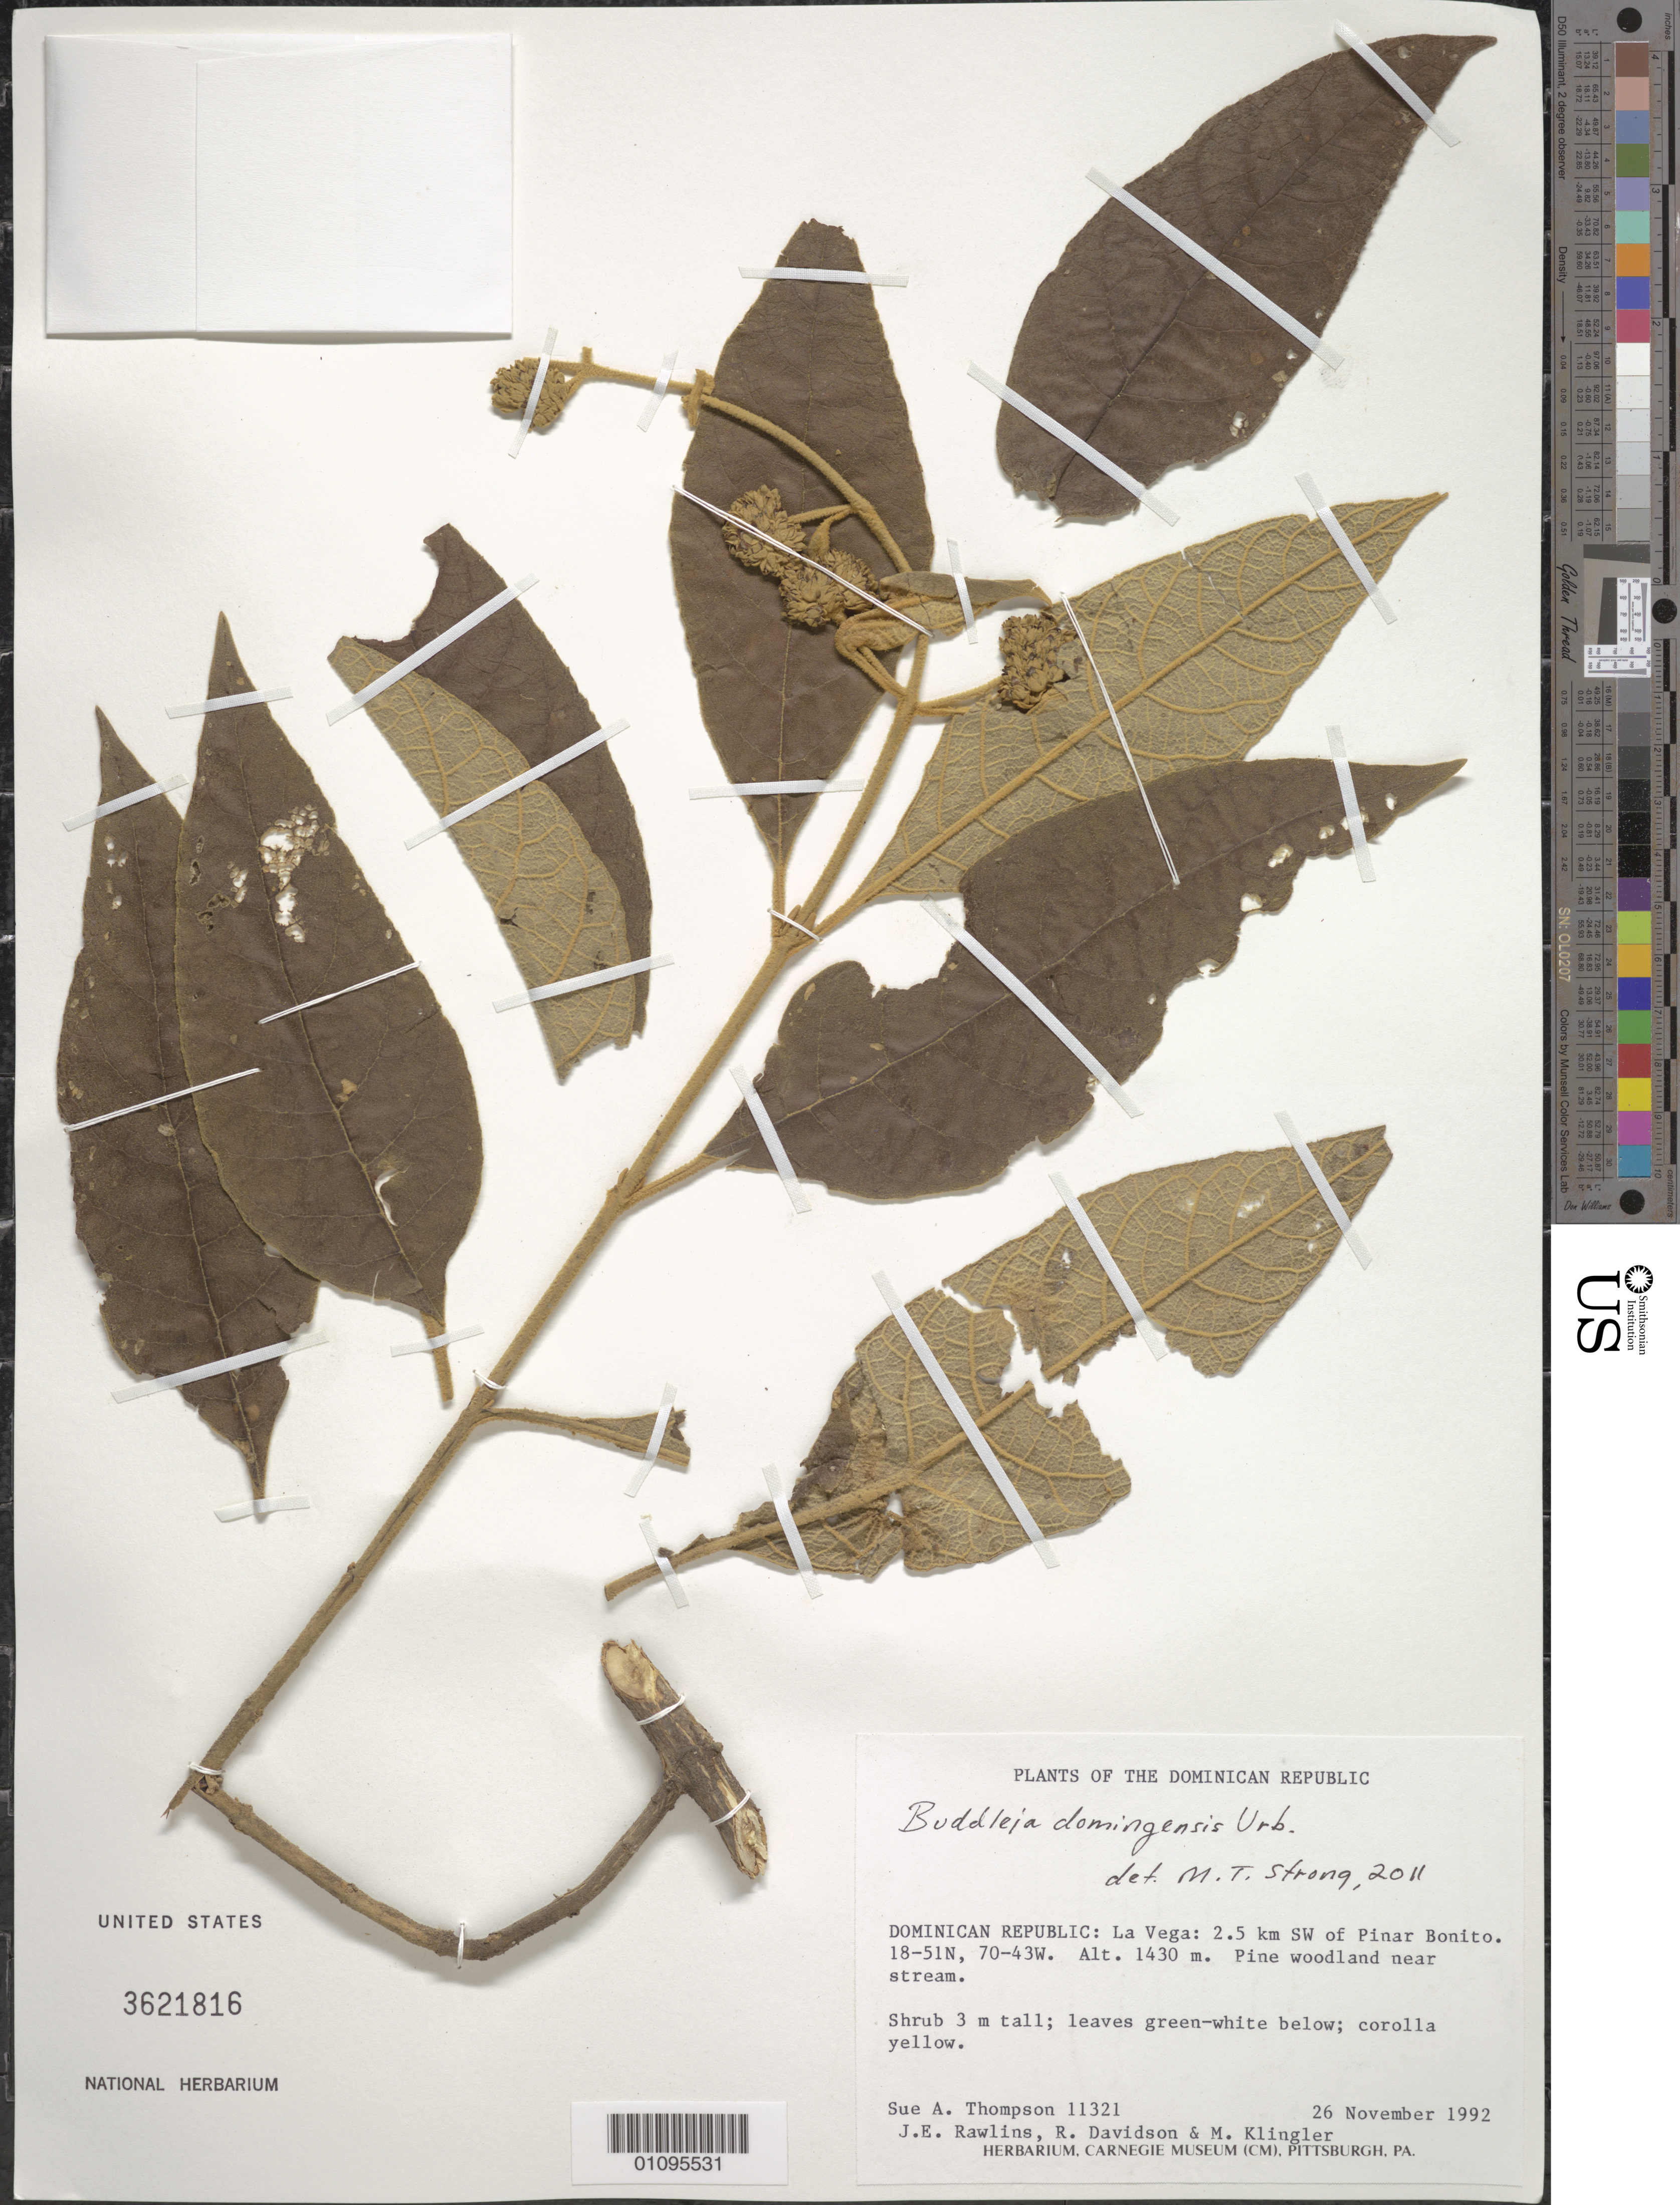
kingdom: Plantae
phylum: Tracheophyta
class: Magnoliopsida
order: Lamiales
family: Scrophulariaceae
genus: Buddleja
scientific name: Buddleja domingensis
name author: Urb.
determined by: Strong, M. T., (US), Smithsonian Institution - National Museum of Natural History (UNITED STATES)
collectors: S. A. Thompson, J. Rawlins, R. Davidson & M. Klingler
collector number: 11321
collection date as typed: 26 Nov 1992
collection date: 1992-11-26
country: Dominican Republic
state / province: La Vega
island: Hispaniola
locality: Pinar Bonito, 2.5 km SW of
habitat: Pine woodland near stream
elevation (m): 1430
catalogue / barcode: US 3621816